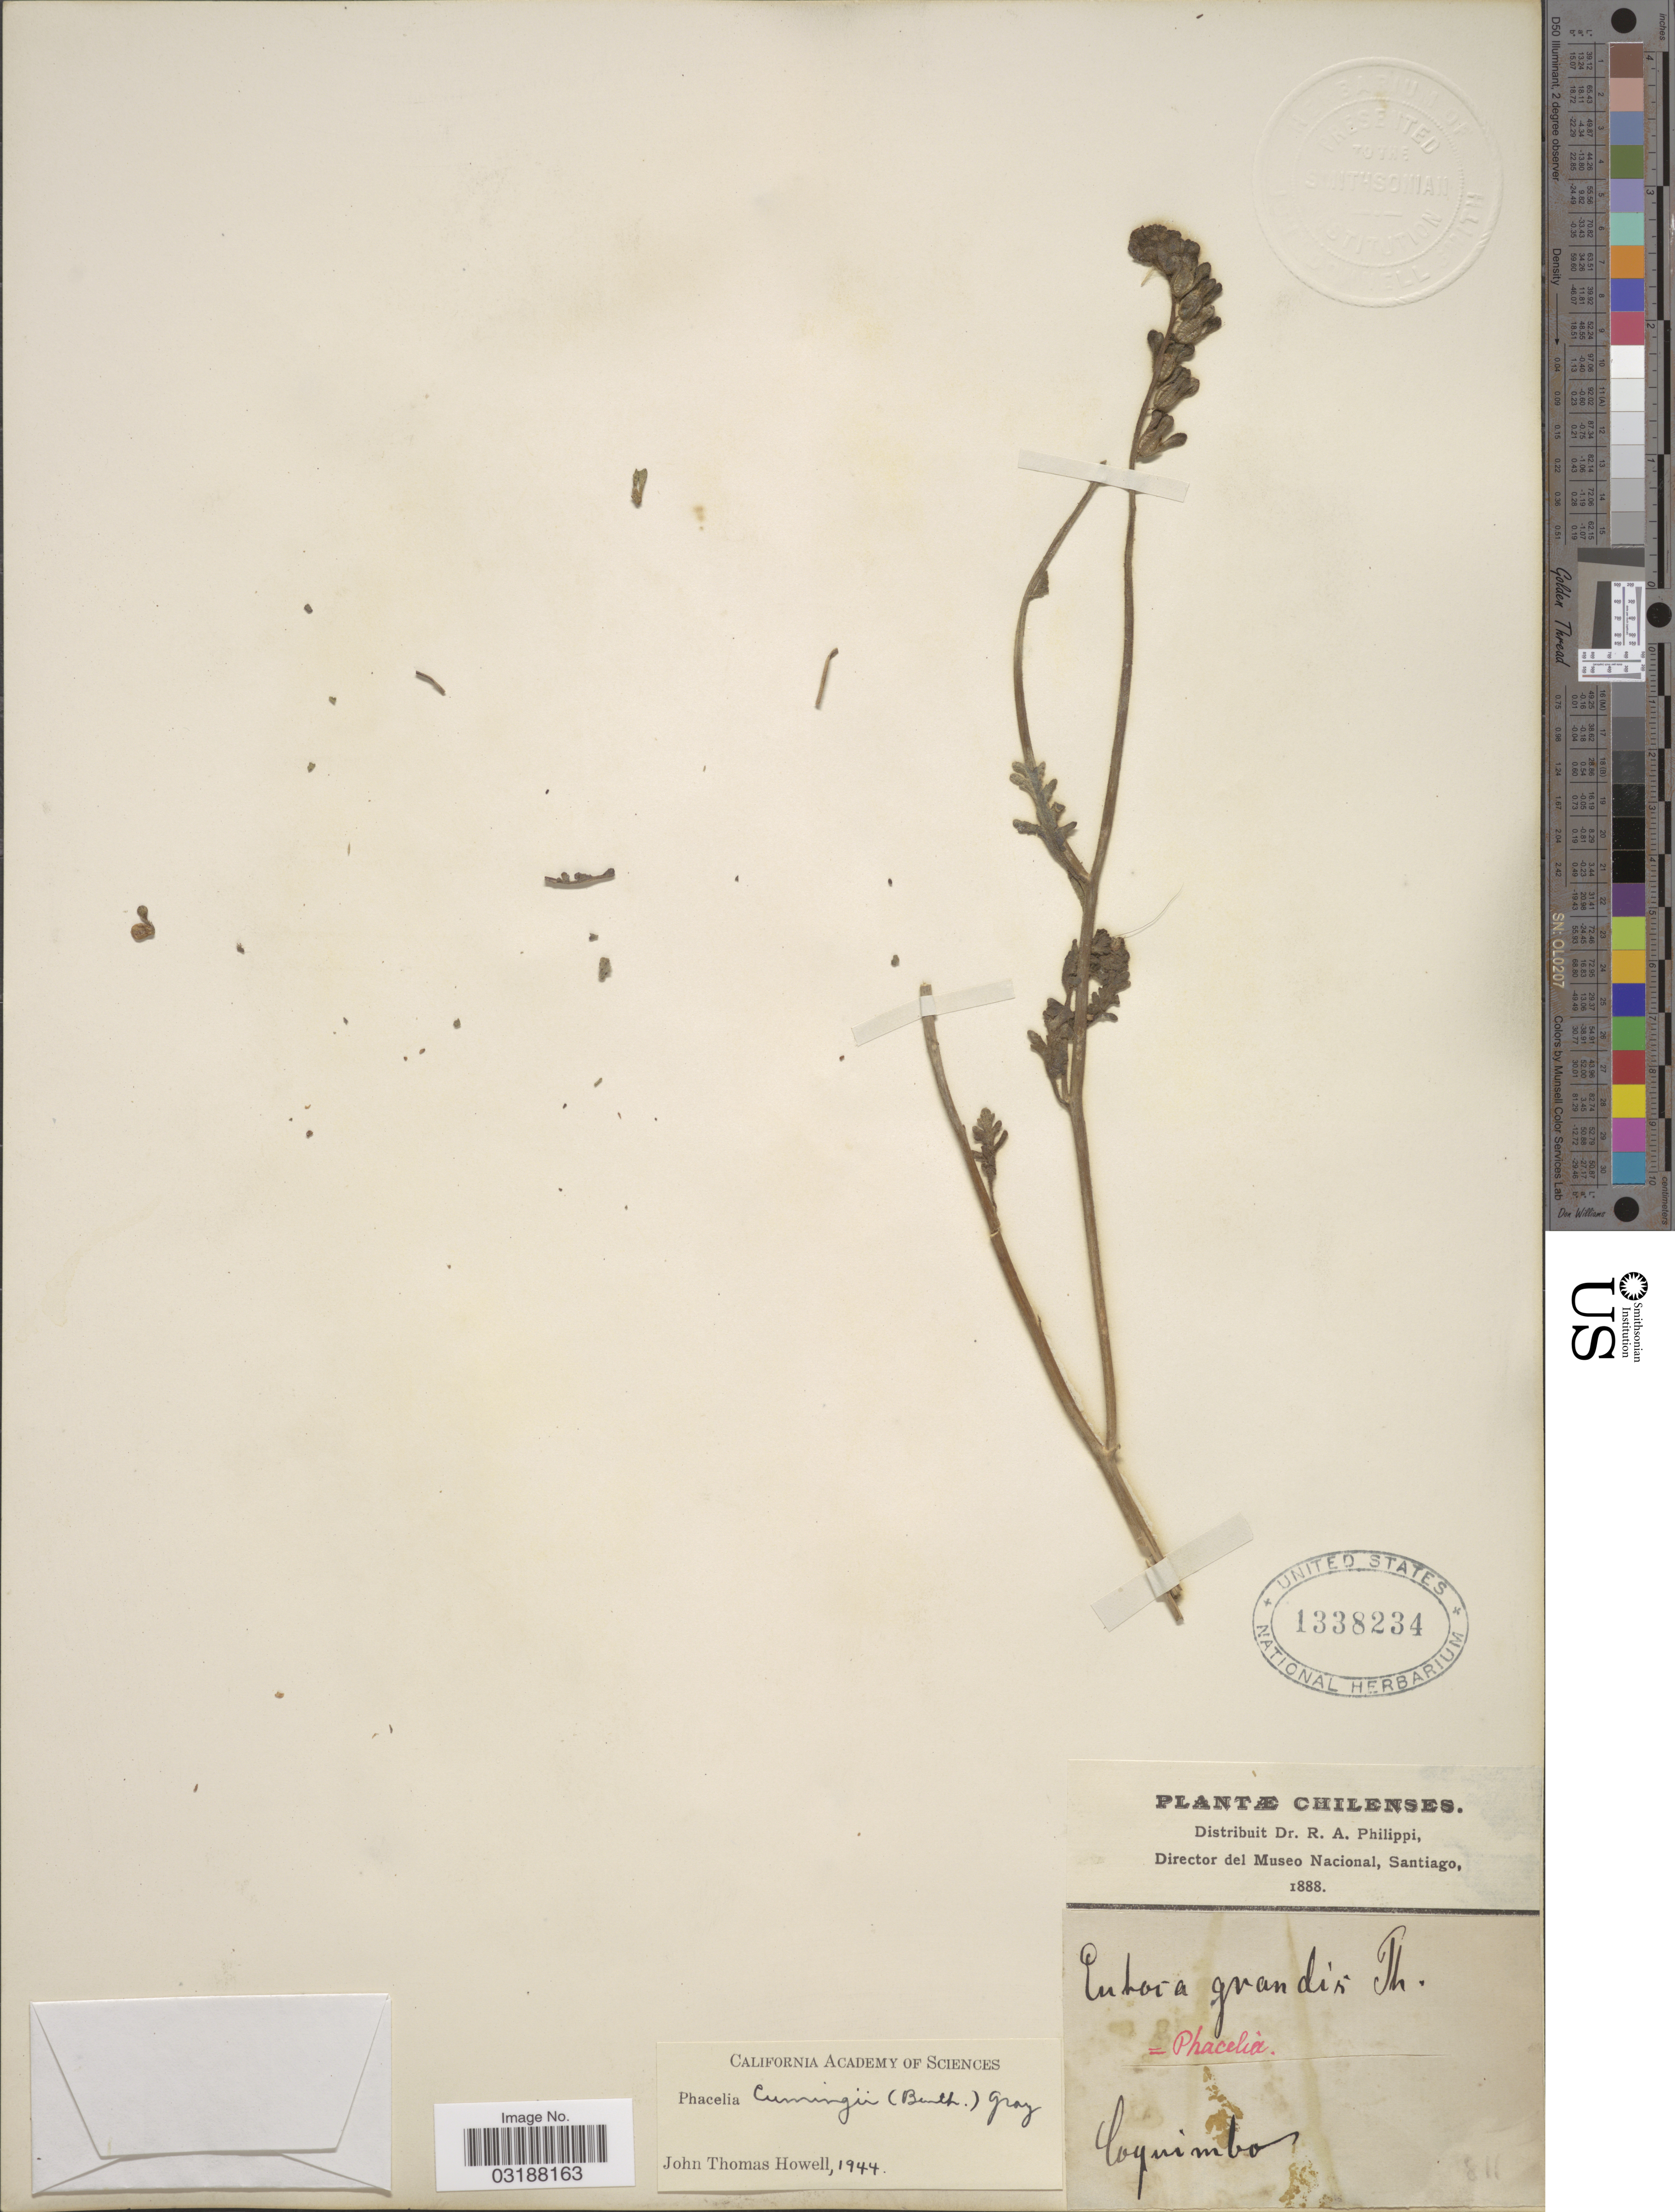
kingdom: Plantae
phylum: Tracheophyta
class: Magnoliopsida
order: Boraginales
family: Hydrophyllaceae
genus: Phacelia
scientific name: Phacelia cumingii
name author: (Benth.) A. Gray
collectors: ex. herb. R.A. Philippi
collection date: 1888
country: Chile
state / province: Coquimbo (IV)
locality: Coquimbo.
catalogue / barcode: US 1338234